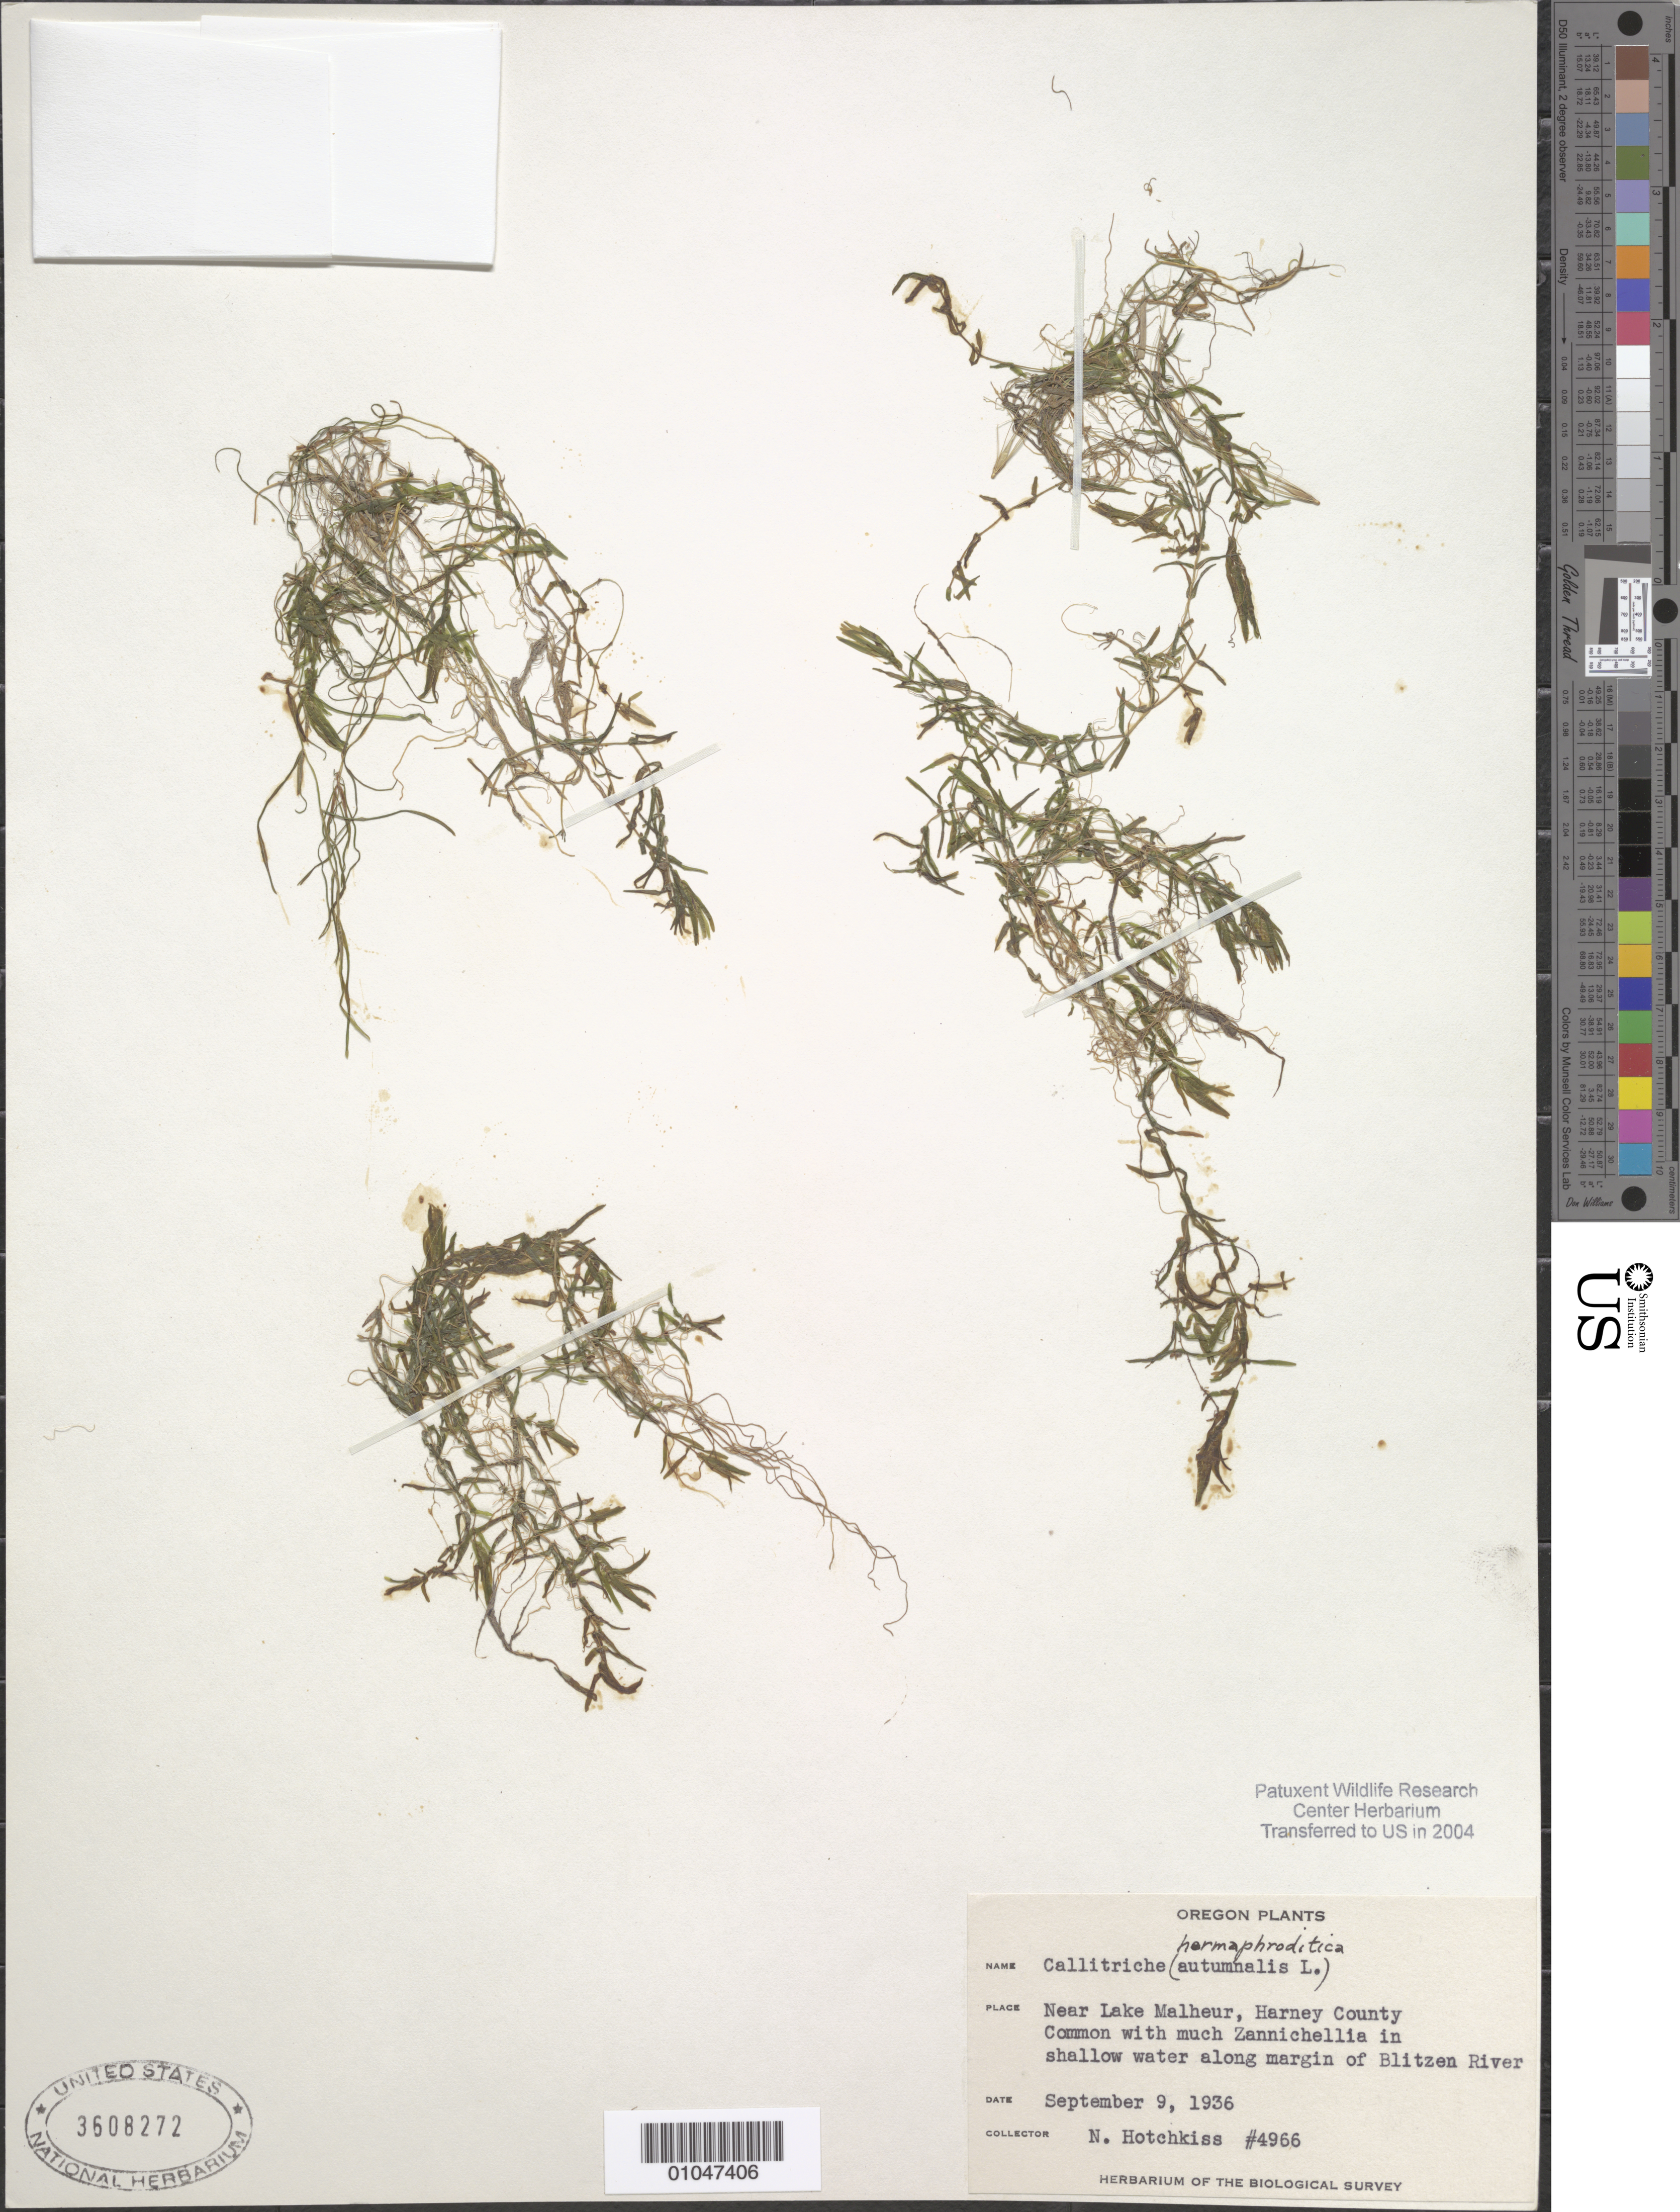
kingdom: Plantae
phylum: Tracheophyta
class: Magnoliopsida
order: Lamiales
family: Plantaginaceae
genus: Callitriche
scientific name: Callitriche hermaphroditica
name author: L.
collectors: N. Hotchkiss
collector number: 4966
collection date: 1936-09-09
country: United States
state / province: Oregon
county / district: Harney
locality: Near Lake Malheur, Harney County.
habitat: In shallow water along margin of Blitzen River.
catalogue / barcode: US 3608272